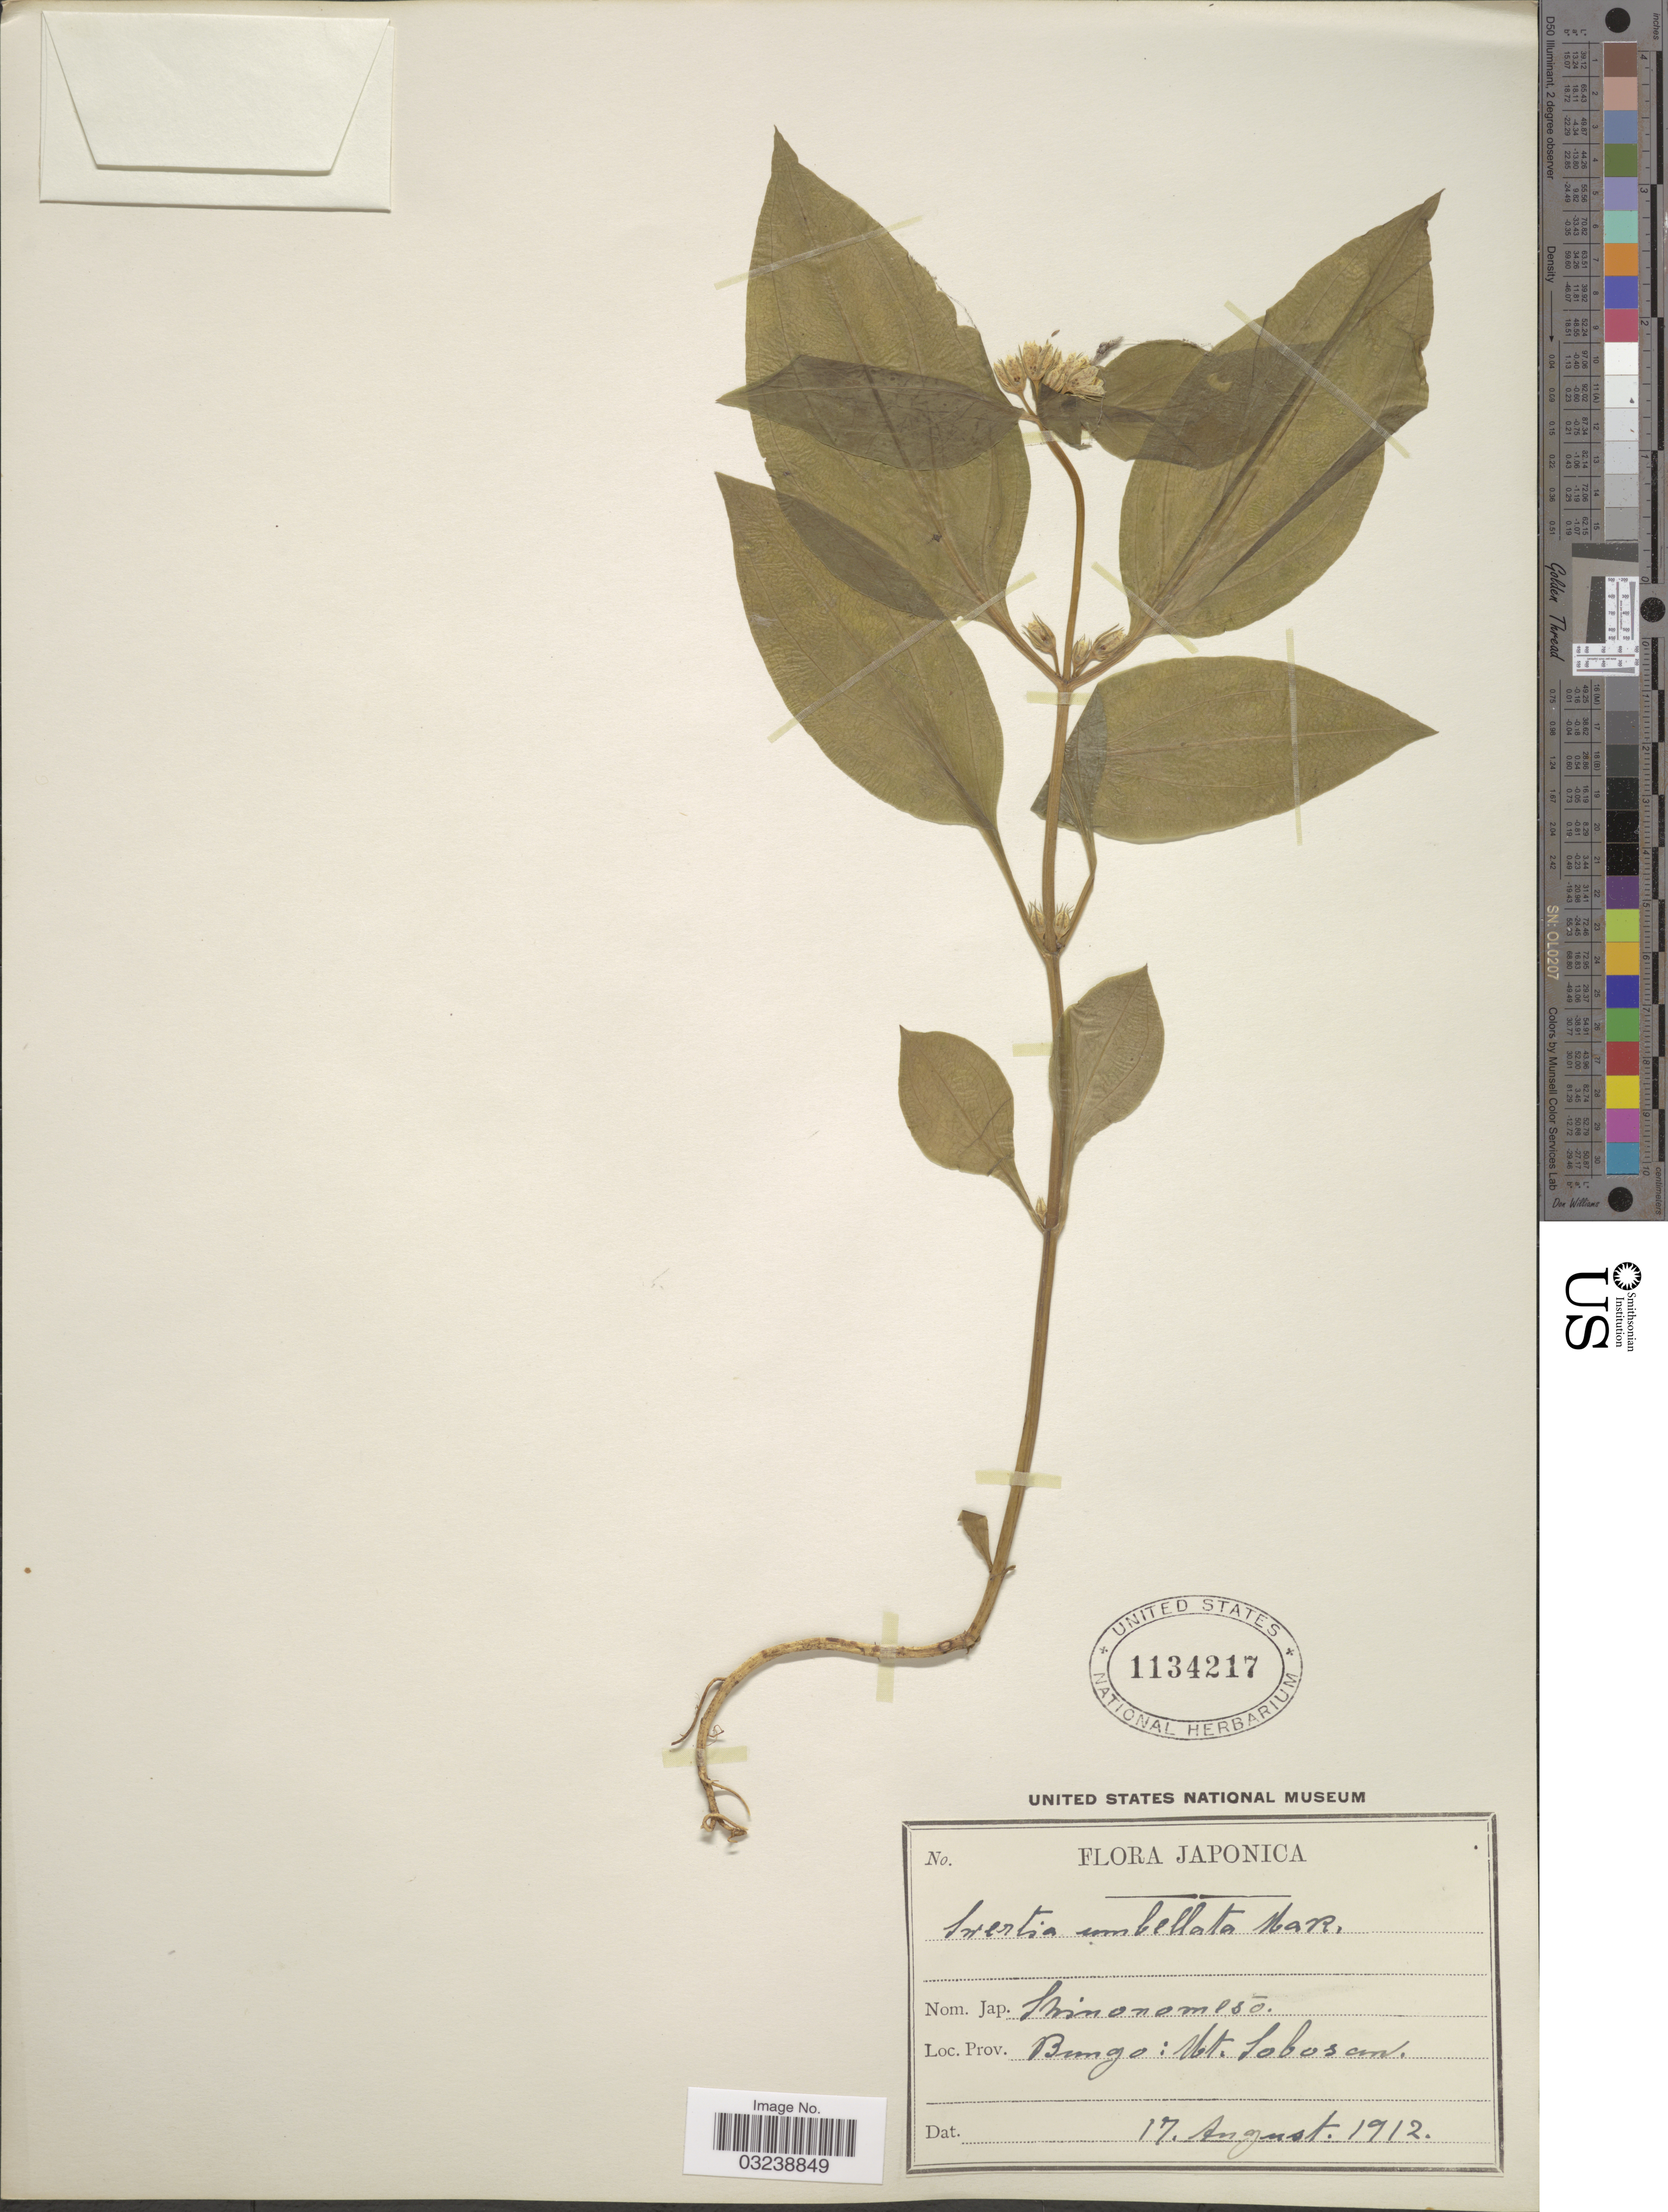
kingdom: Plantae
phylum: Tracheophyta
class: Magnoliopsida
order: Gentianales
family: Gentianaceae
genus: Swertia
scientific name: Swertia umbellata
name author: Ruiz & Pav.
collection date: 1912-08-17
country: Japan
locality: Bungo: Mt. Sobosan.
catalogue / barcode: US 1134217